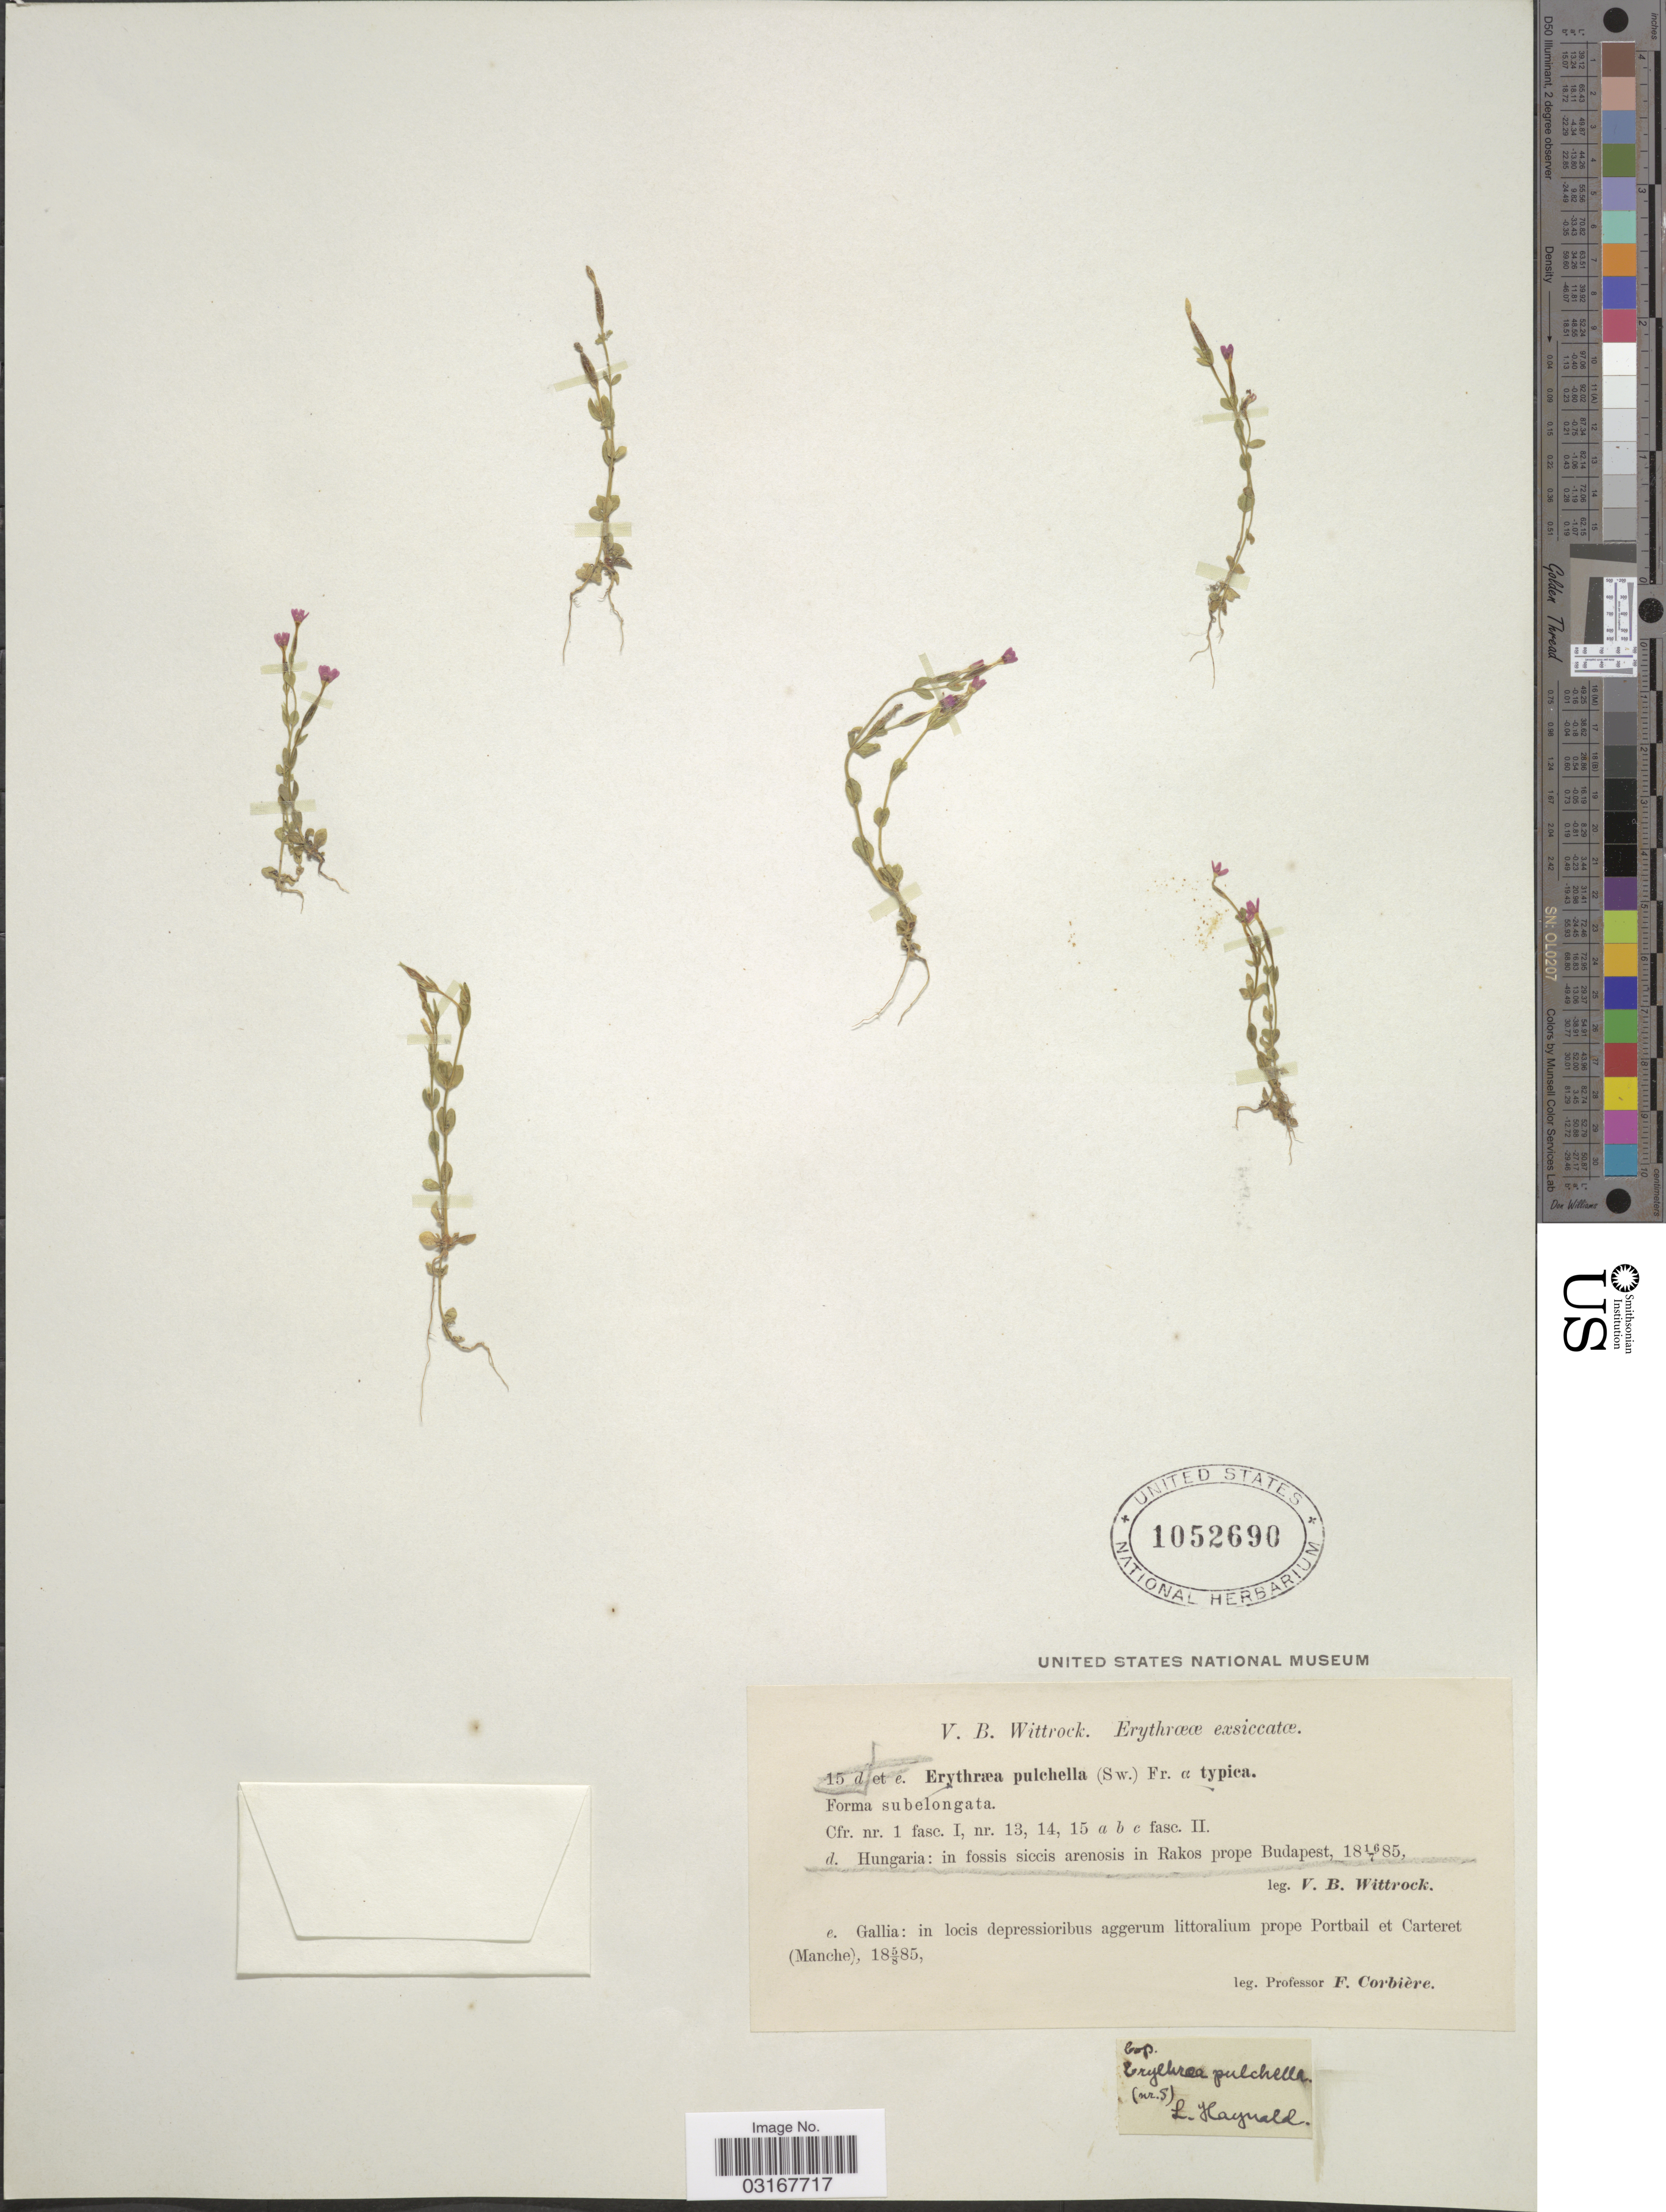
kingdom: Plantae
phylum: Tracheophyta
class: Magnoliopsida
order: Gentianales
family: Gentianaceae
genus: Centaurium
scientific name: Centaurium pulchellum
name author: (Sw.) Druce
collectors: V. Wittrock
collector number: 15d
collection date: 1885-07-16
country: Hungary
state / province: Budapest, Capital District of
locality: In fossis siccis arenosis in Rakos prope Budapest.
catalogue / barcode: US 1052690